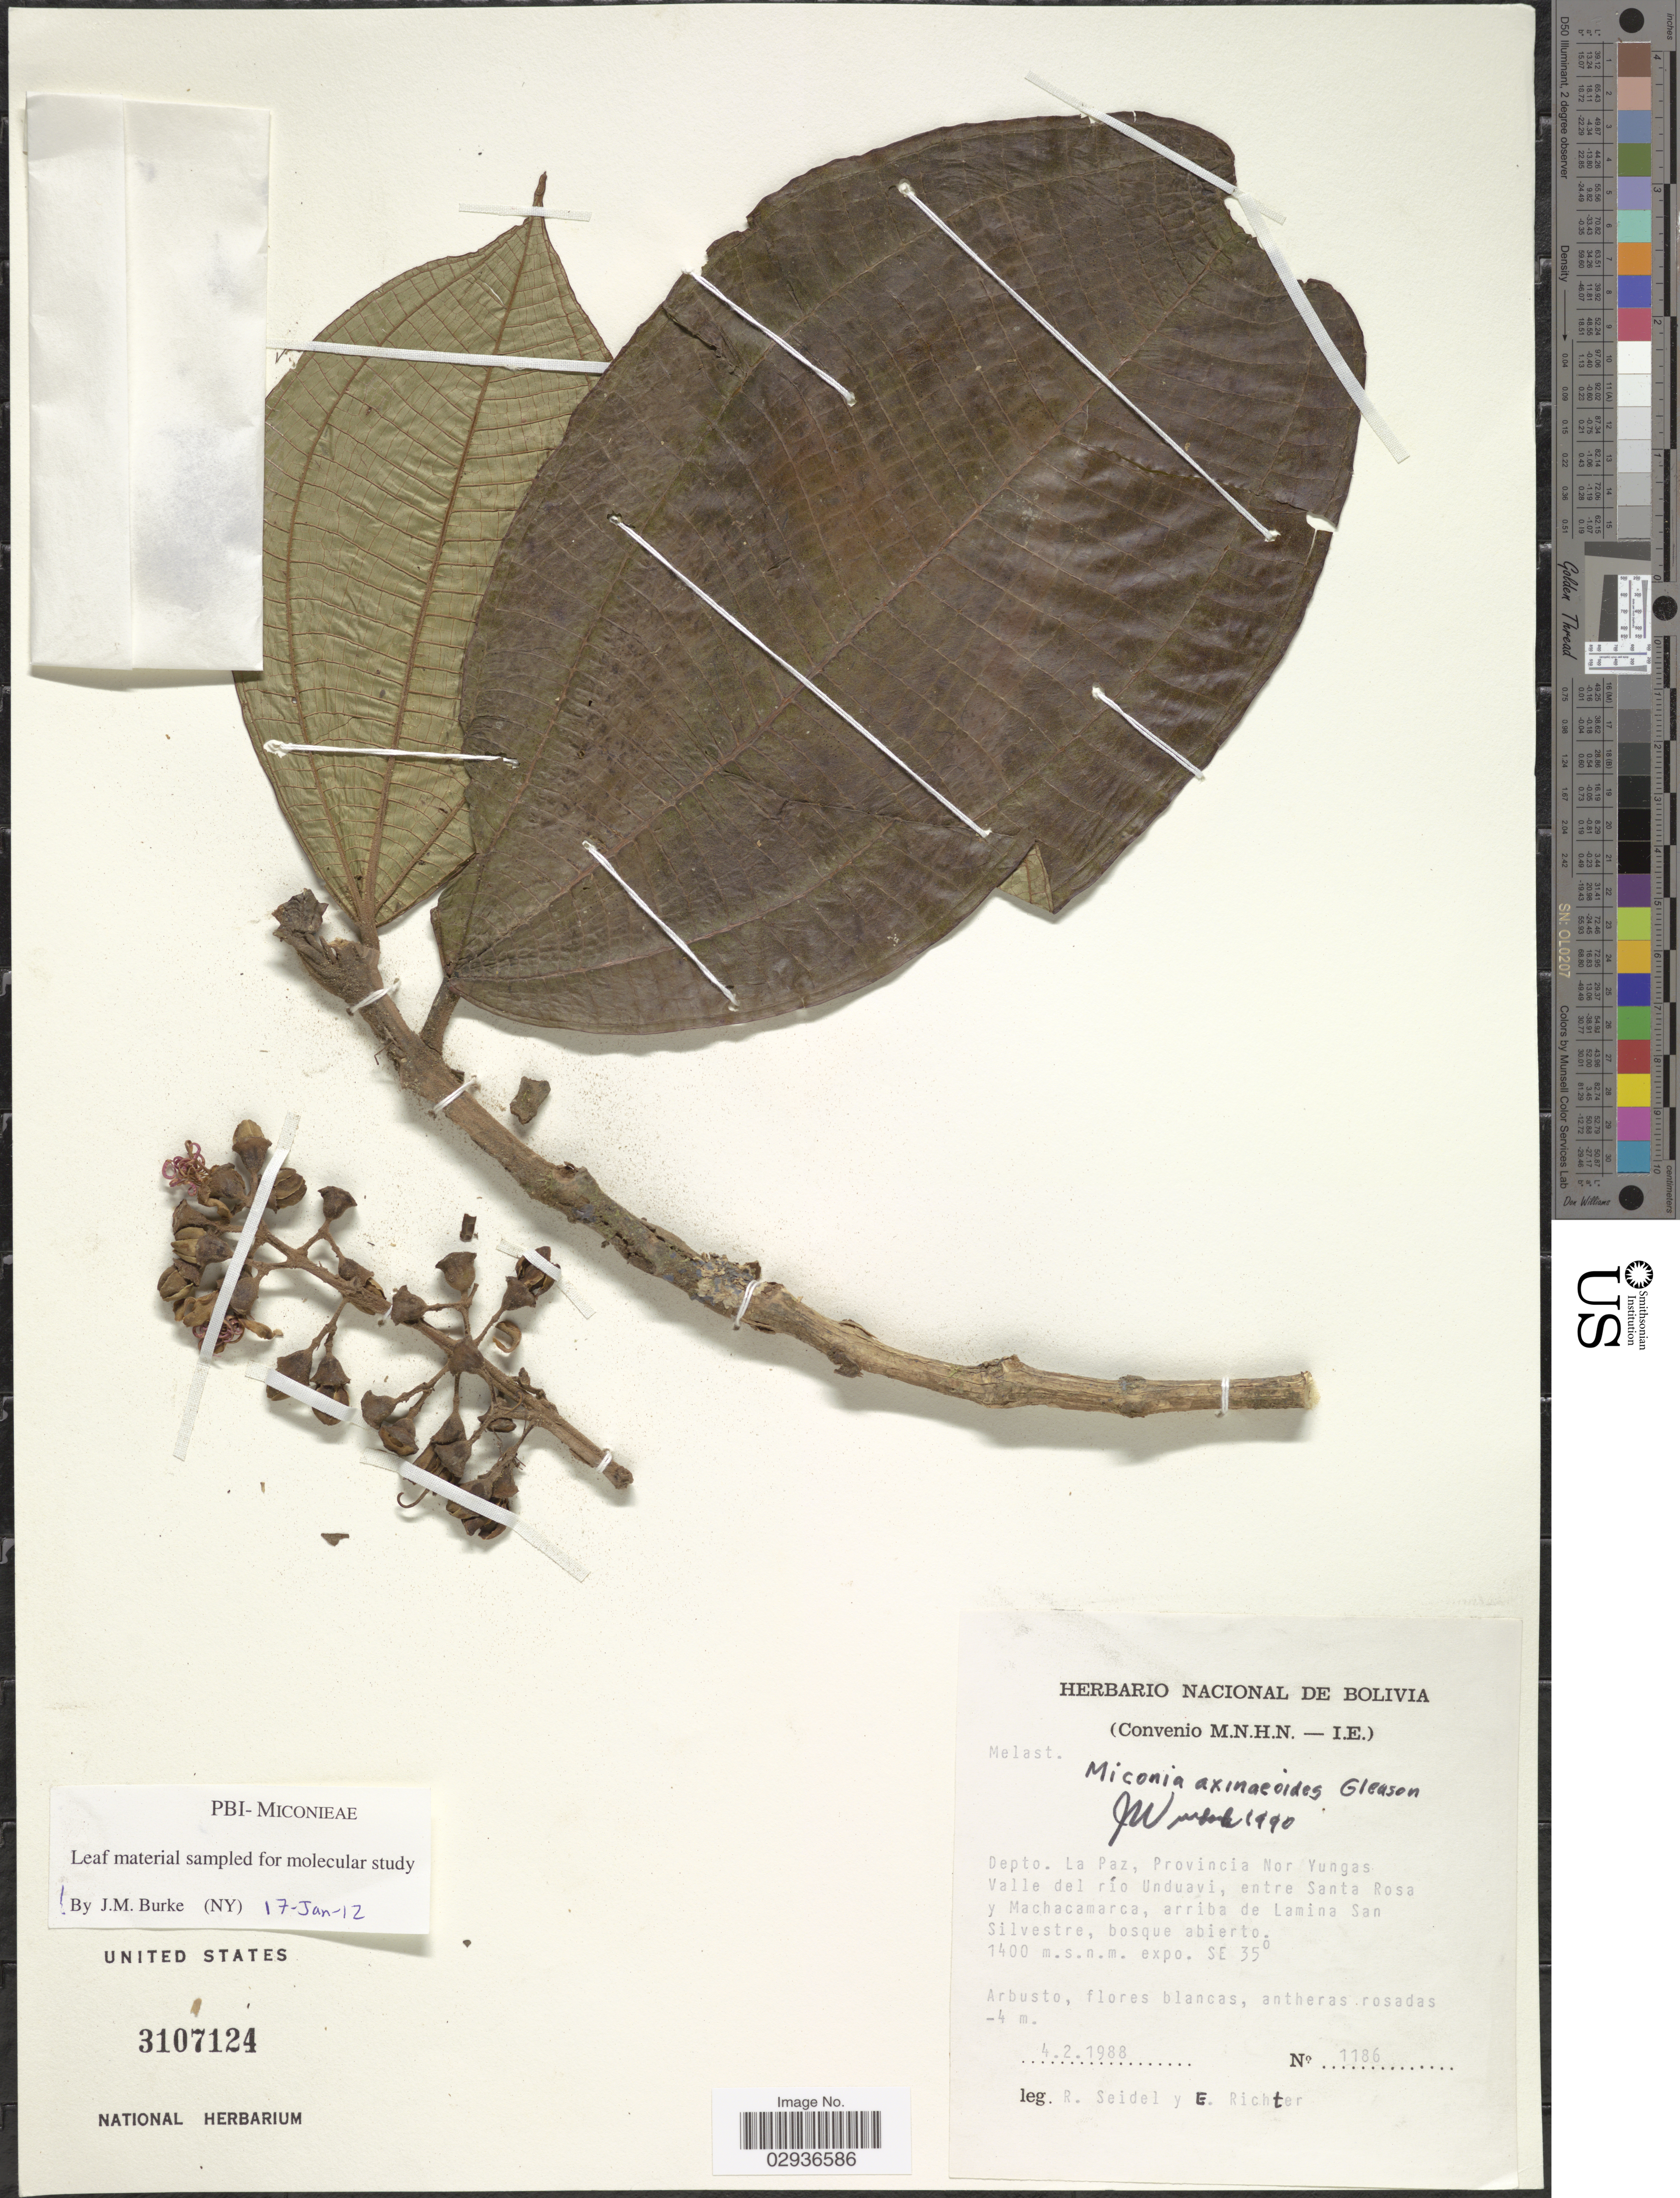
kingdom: Plantae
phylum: Tracheophyta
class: Magnoliopsida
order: Myrtales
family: Melastomataceae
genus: Miconia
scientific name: Miconia axinaeoides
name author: Gleason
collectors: R. Seidel & E. Richter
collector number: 1186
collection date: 1988-02-04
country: Bolivia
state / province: La Paz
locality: Depto. La Paz, Provincia Nor Yungas, Valle del río Unduavi, entre Santa Rosa y Machacamarca, arriba de Lamina San Silvestre, expo. SE 35°.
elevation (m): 1400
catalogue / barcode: US 3107124